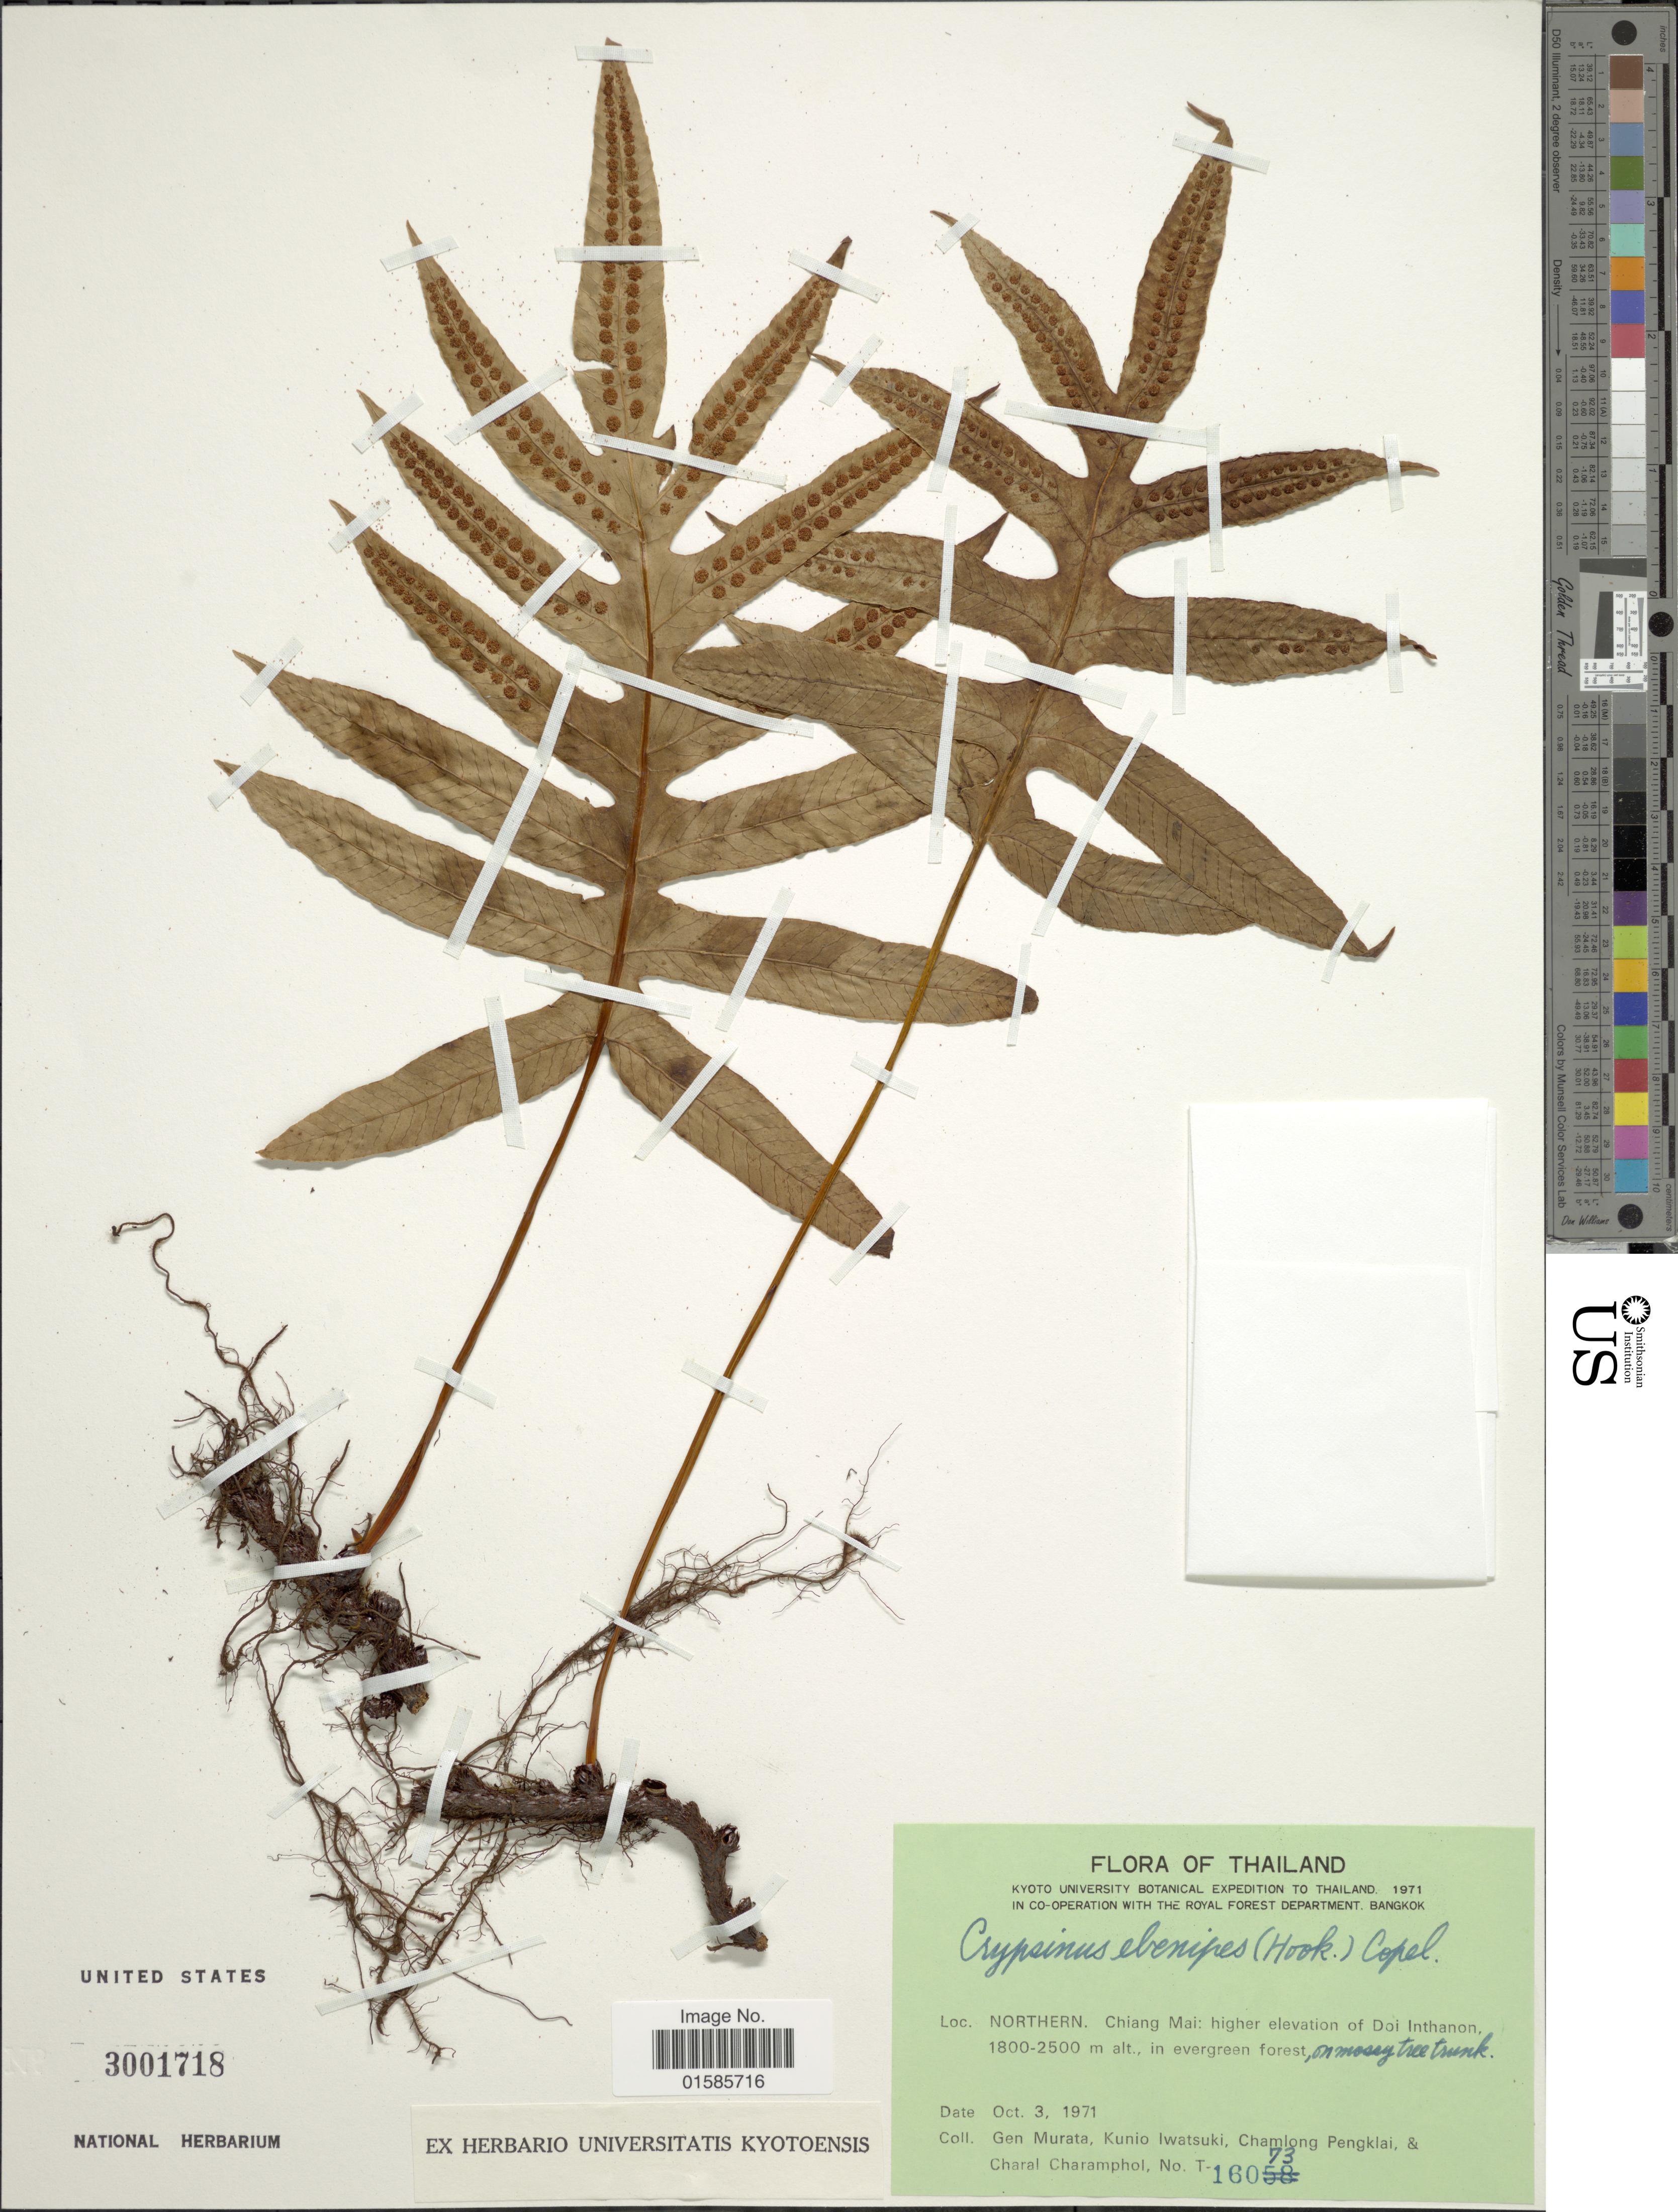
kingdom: Plantae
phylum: Tracheophyta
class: Polypodiopsida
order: Polypodiales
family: Polypodiaceae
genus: Microsorum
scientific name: Microsorum ebenipes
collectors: G. Murata, K. Iwatsuki, C. Pengklai & C. Charamphol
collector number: T-16073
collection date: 1971-10-03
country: Thailand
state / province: Chiang Mai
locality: Northern Chiang Mai: higher elevation of Doi Inthanon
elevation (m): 1800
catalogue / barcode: US 3001718